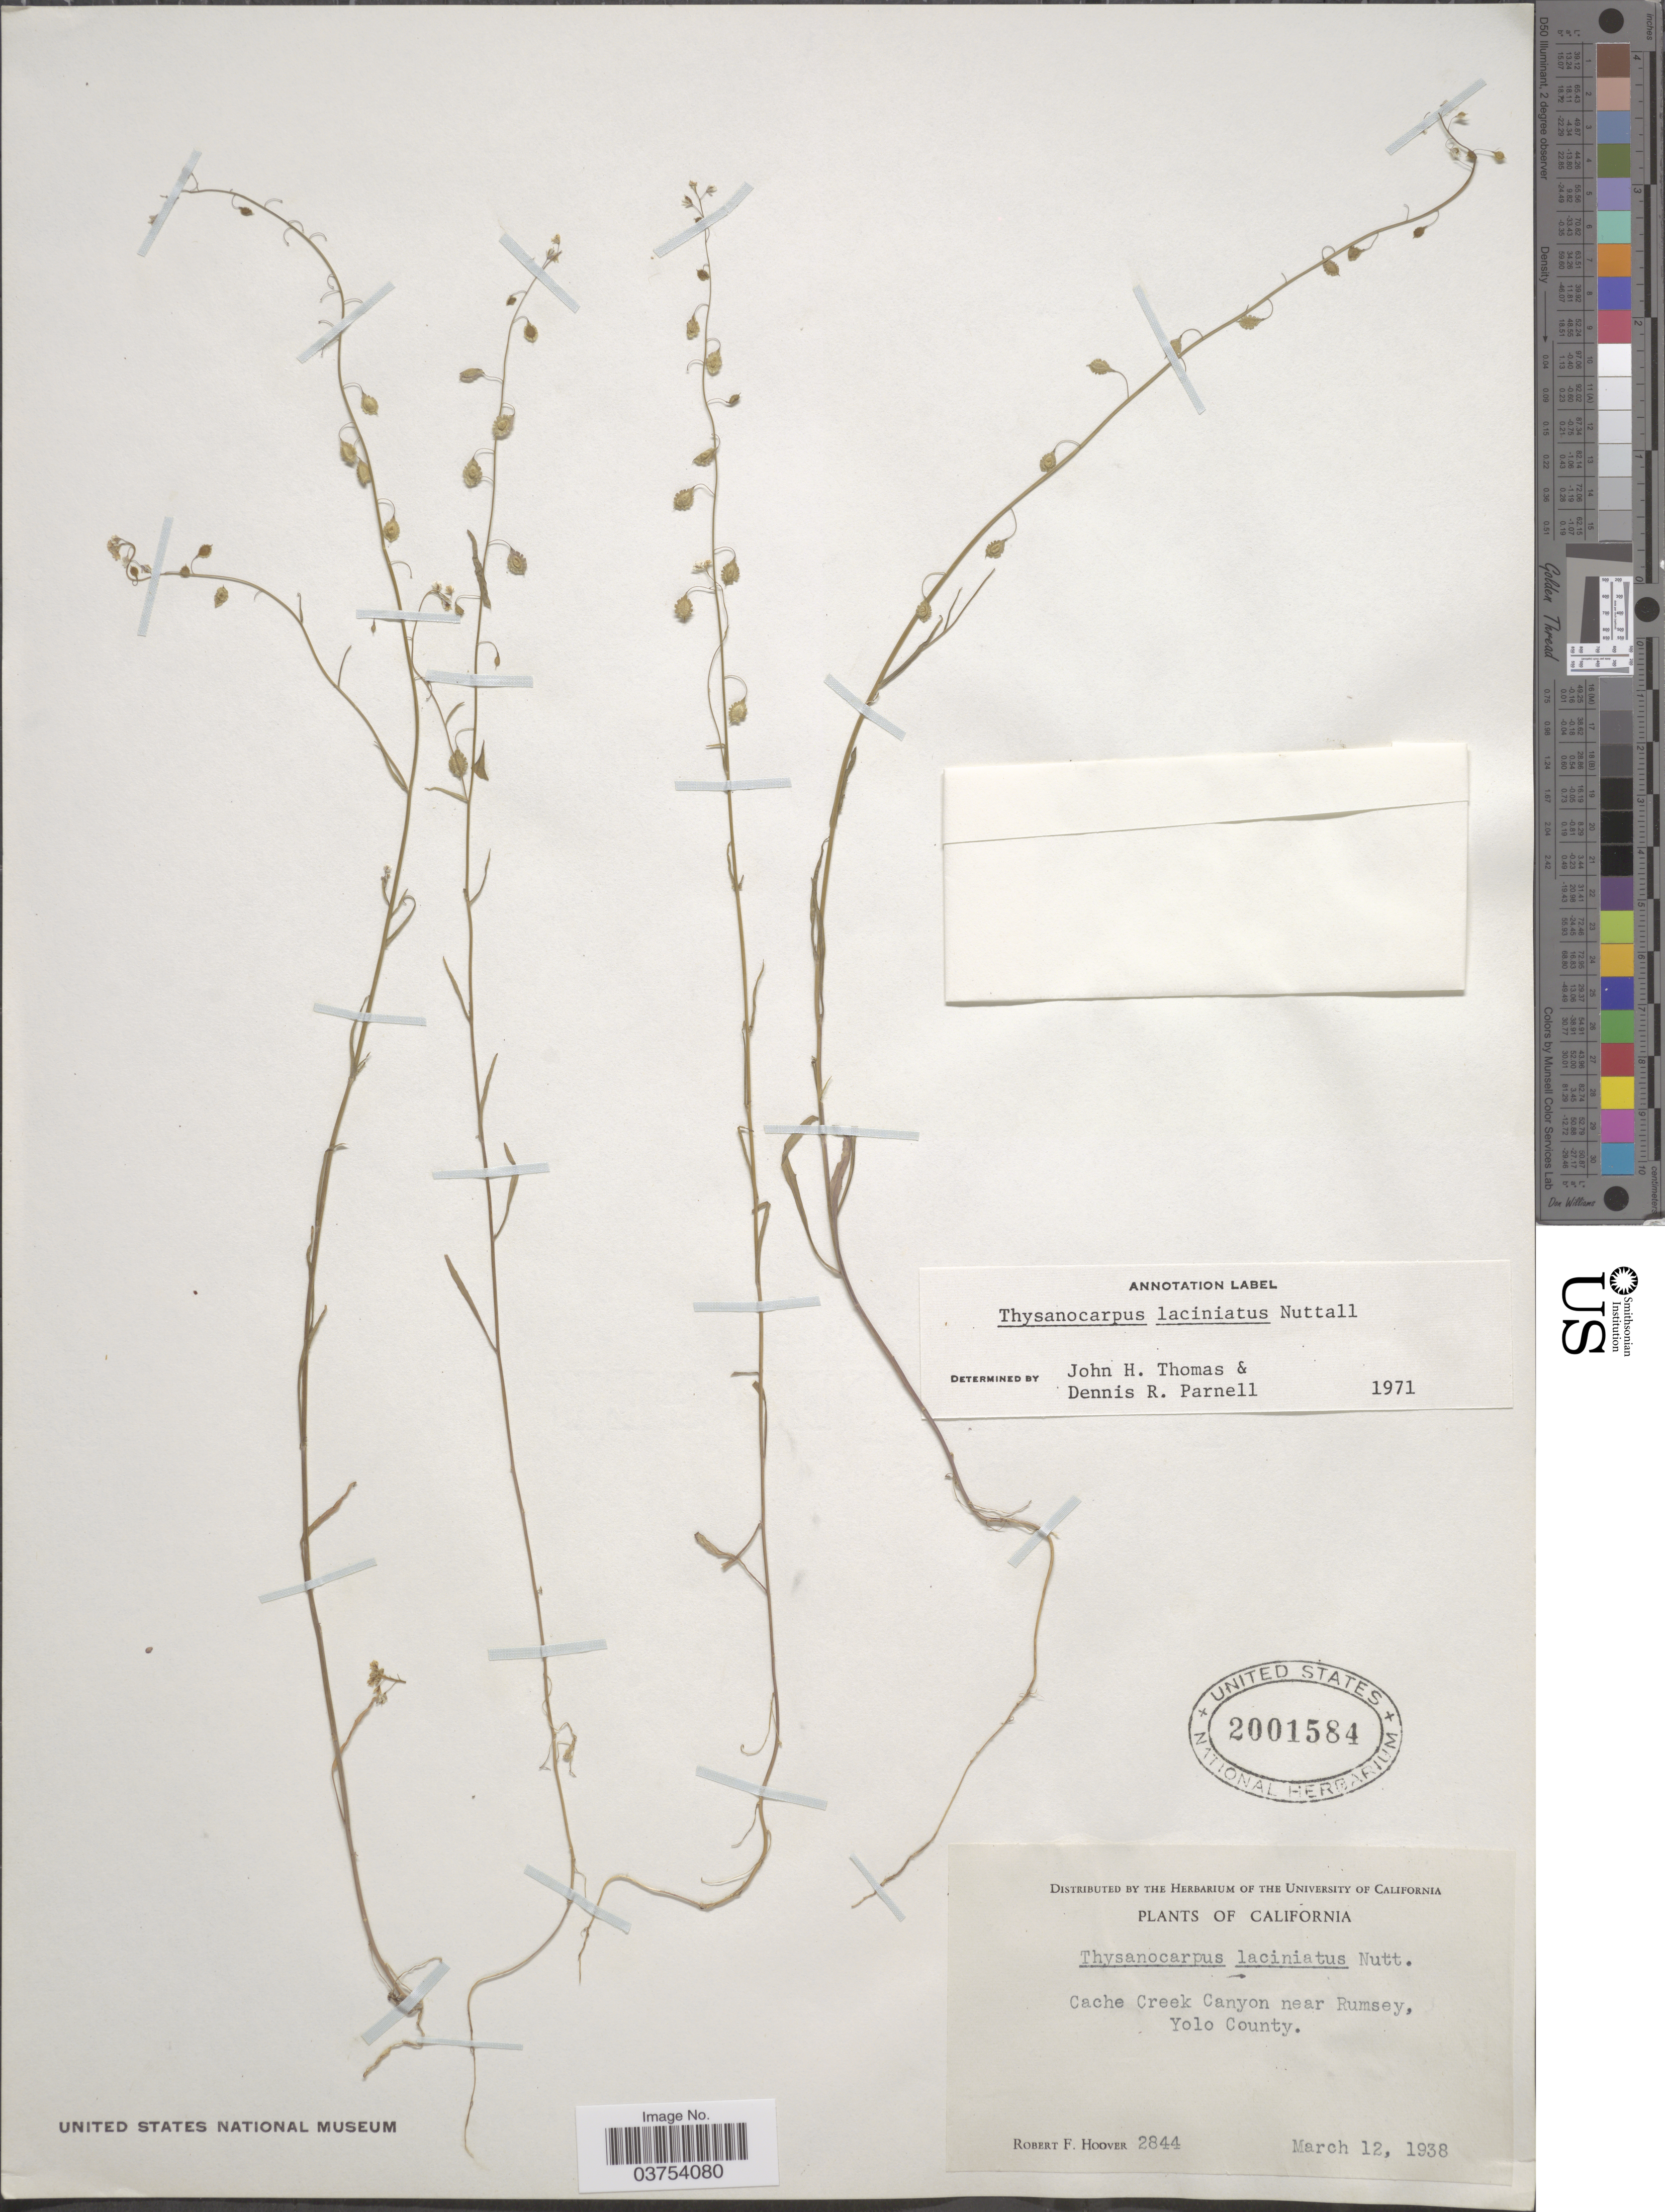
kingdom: Plantae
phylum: Tracheophyta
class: Magnoliopsida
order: Brassicales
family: Brassicaceae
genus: Thysanocarpus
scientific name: Thysanocarpus laciniatus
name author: Nutt. in Torr. & A. Gray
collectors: R. F. Hoover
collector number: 2844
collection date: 1938-03-12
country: United States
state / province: California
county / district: Yolo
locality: Cache Creek Canyon near Rumsey, Yolo County.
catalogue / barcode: US 2001584